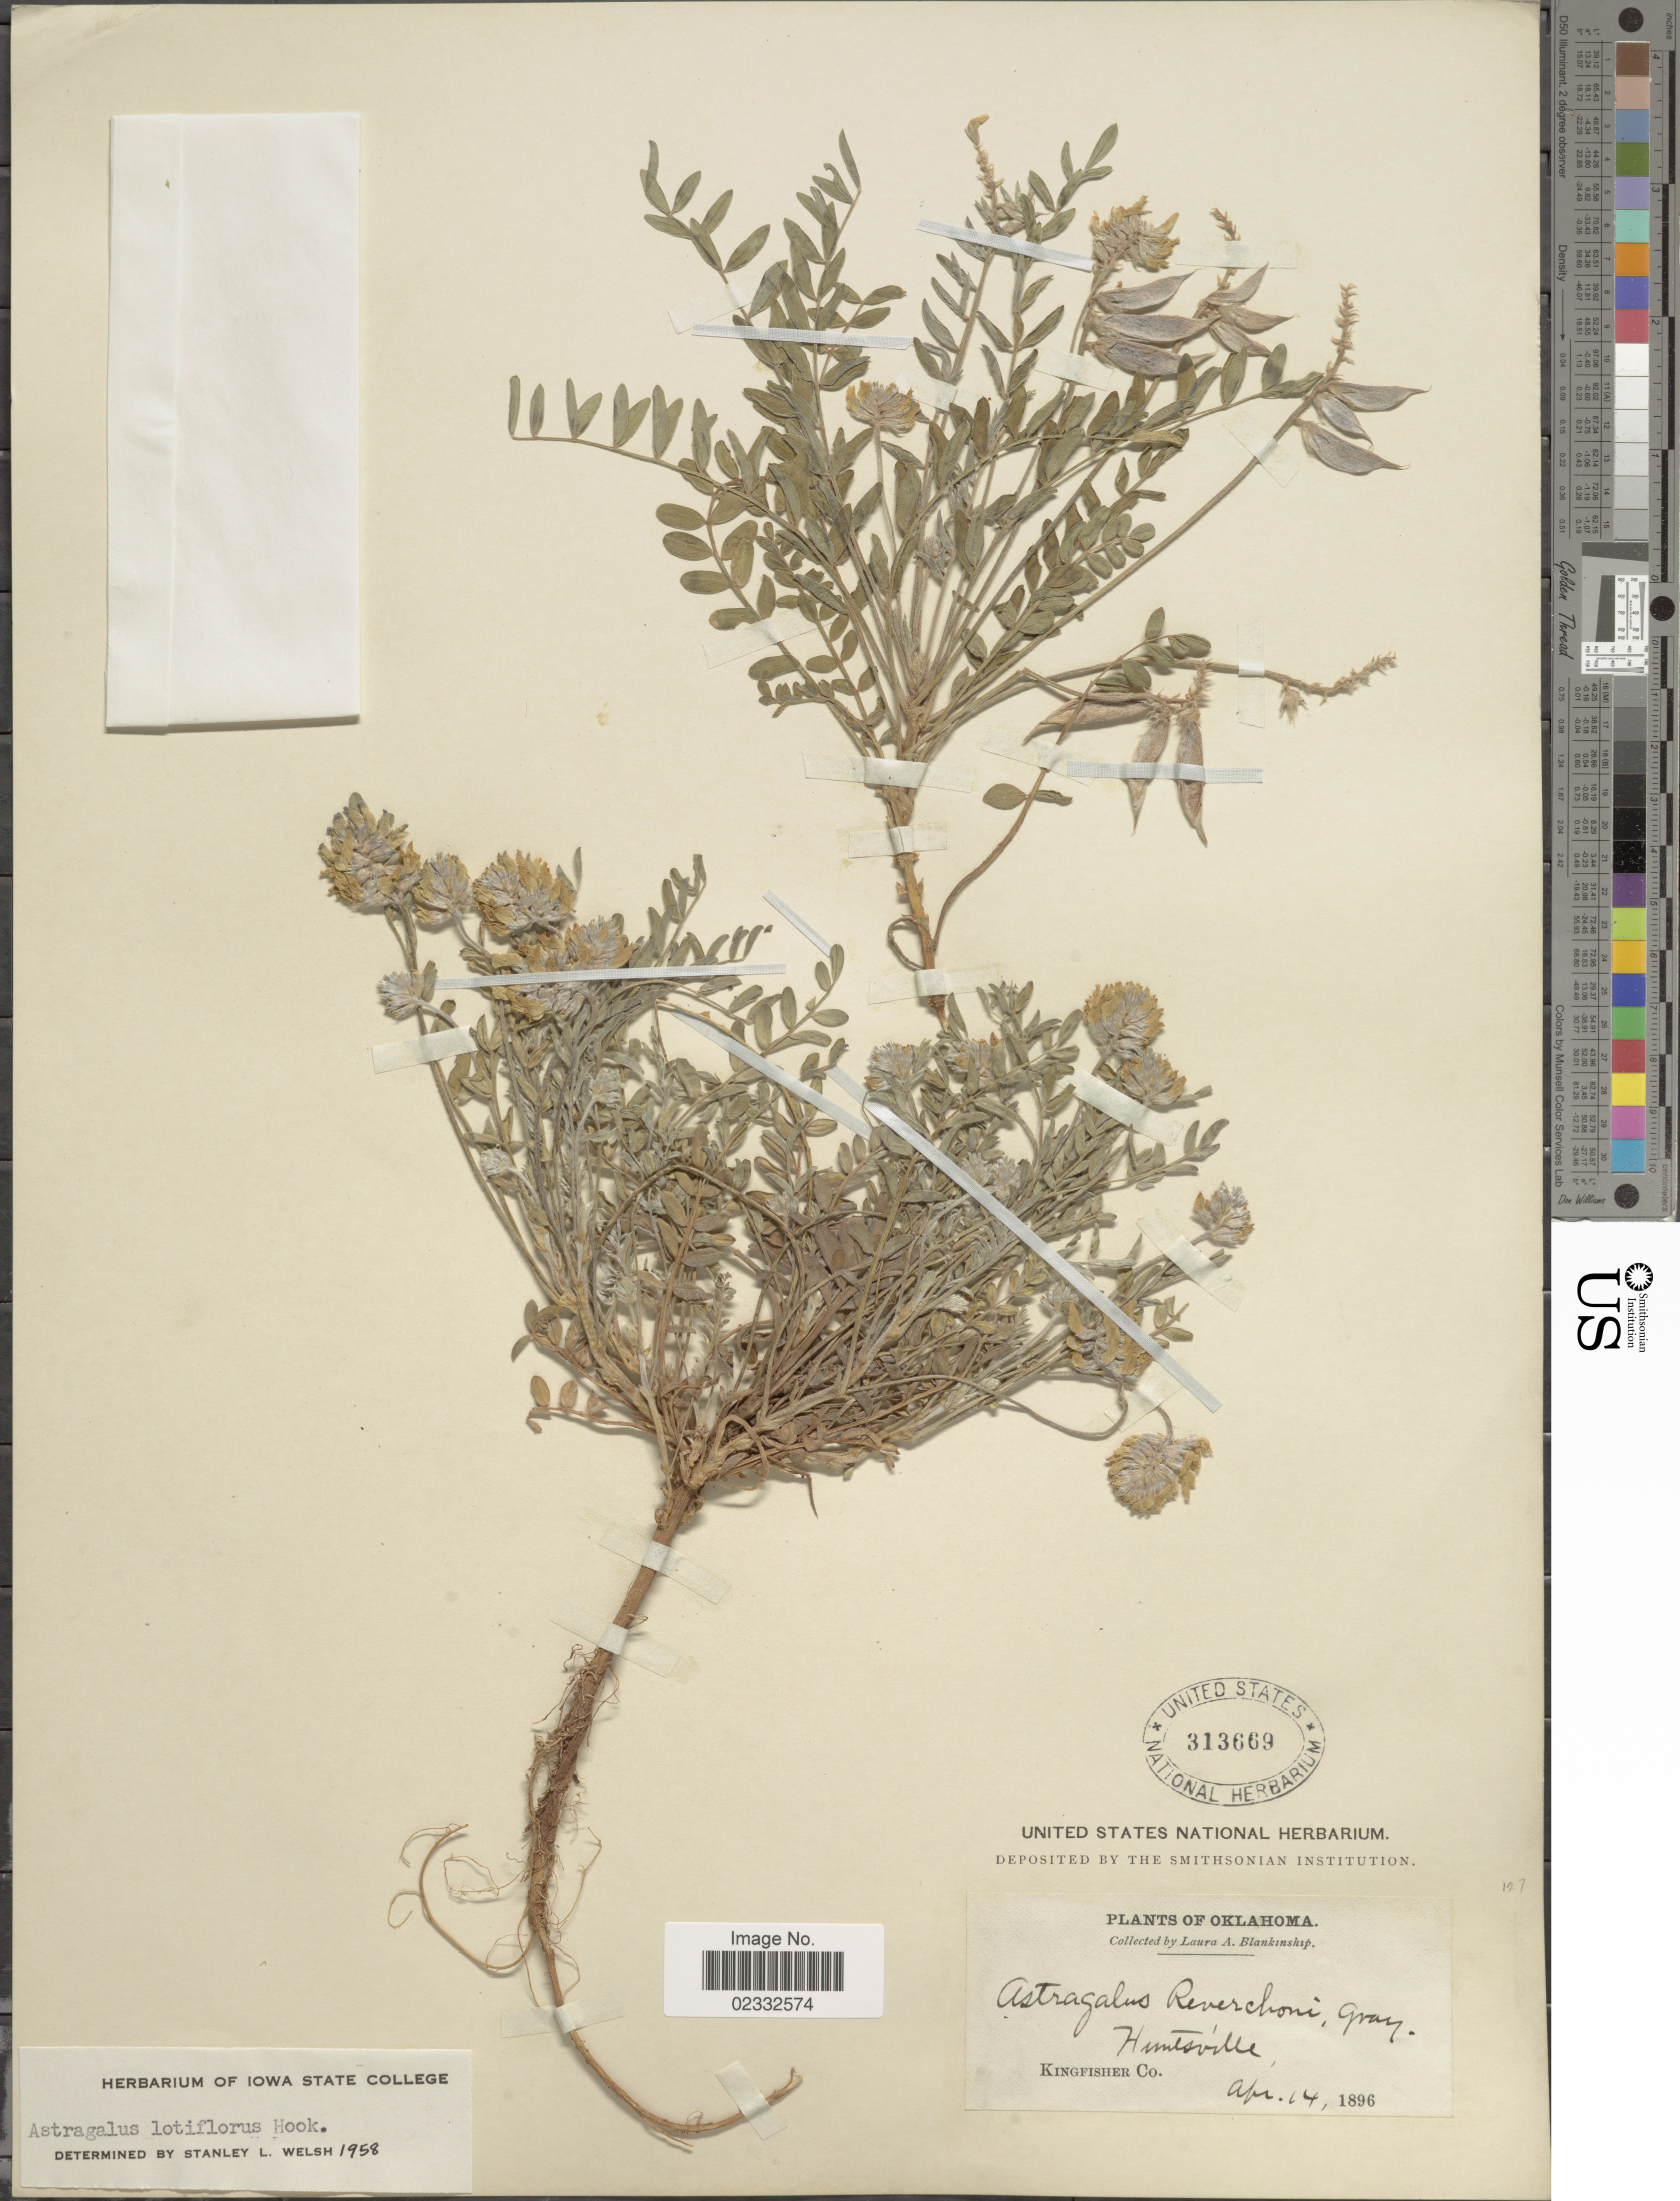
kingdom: Plantae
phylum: Tracheophyta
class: Magnoliopsida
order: Fabales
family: Fabaceae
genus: Astragalus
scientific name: Astragalus lotiflorus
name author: Hook.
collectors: L. A. Blankinship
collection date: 1896-04-14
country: United States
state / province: Oklahoma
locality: Huntsville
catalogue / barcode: US 313669